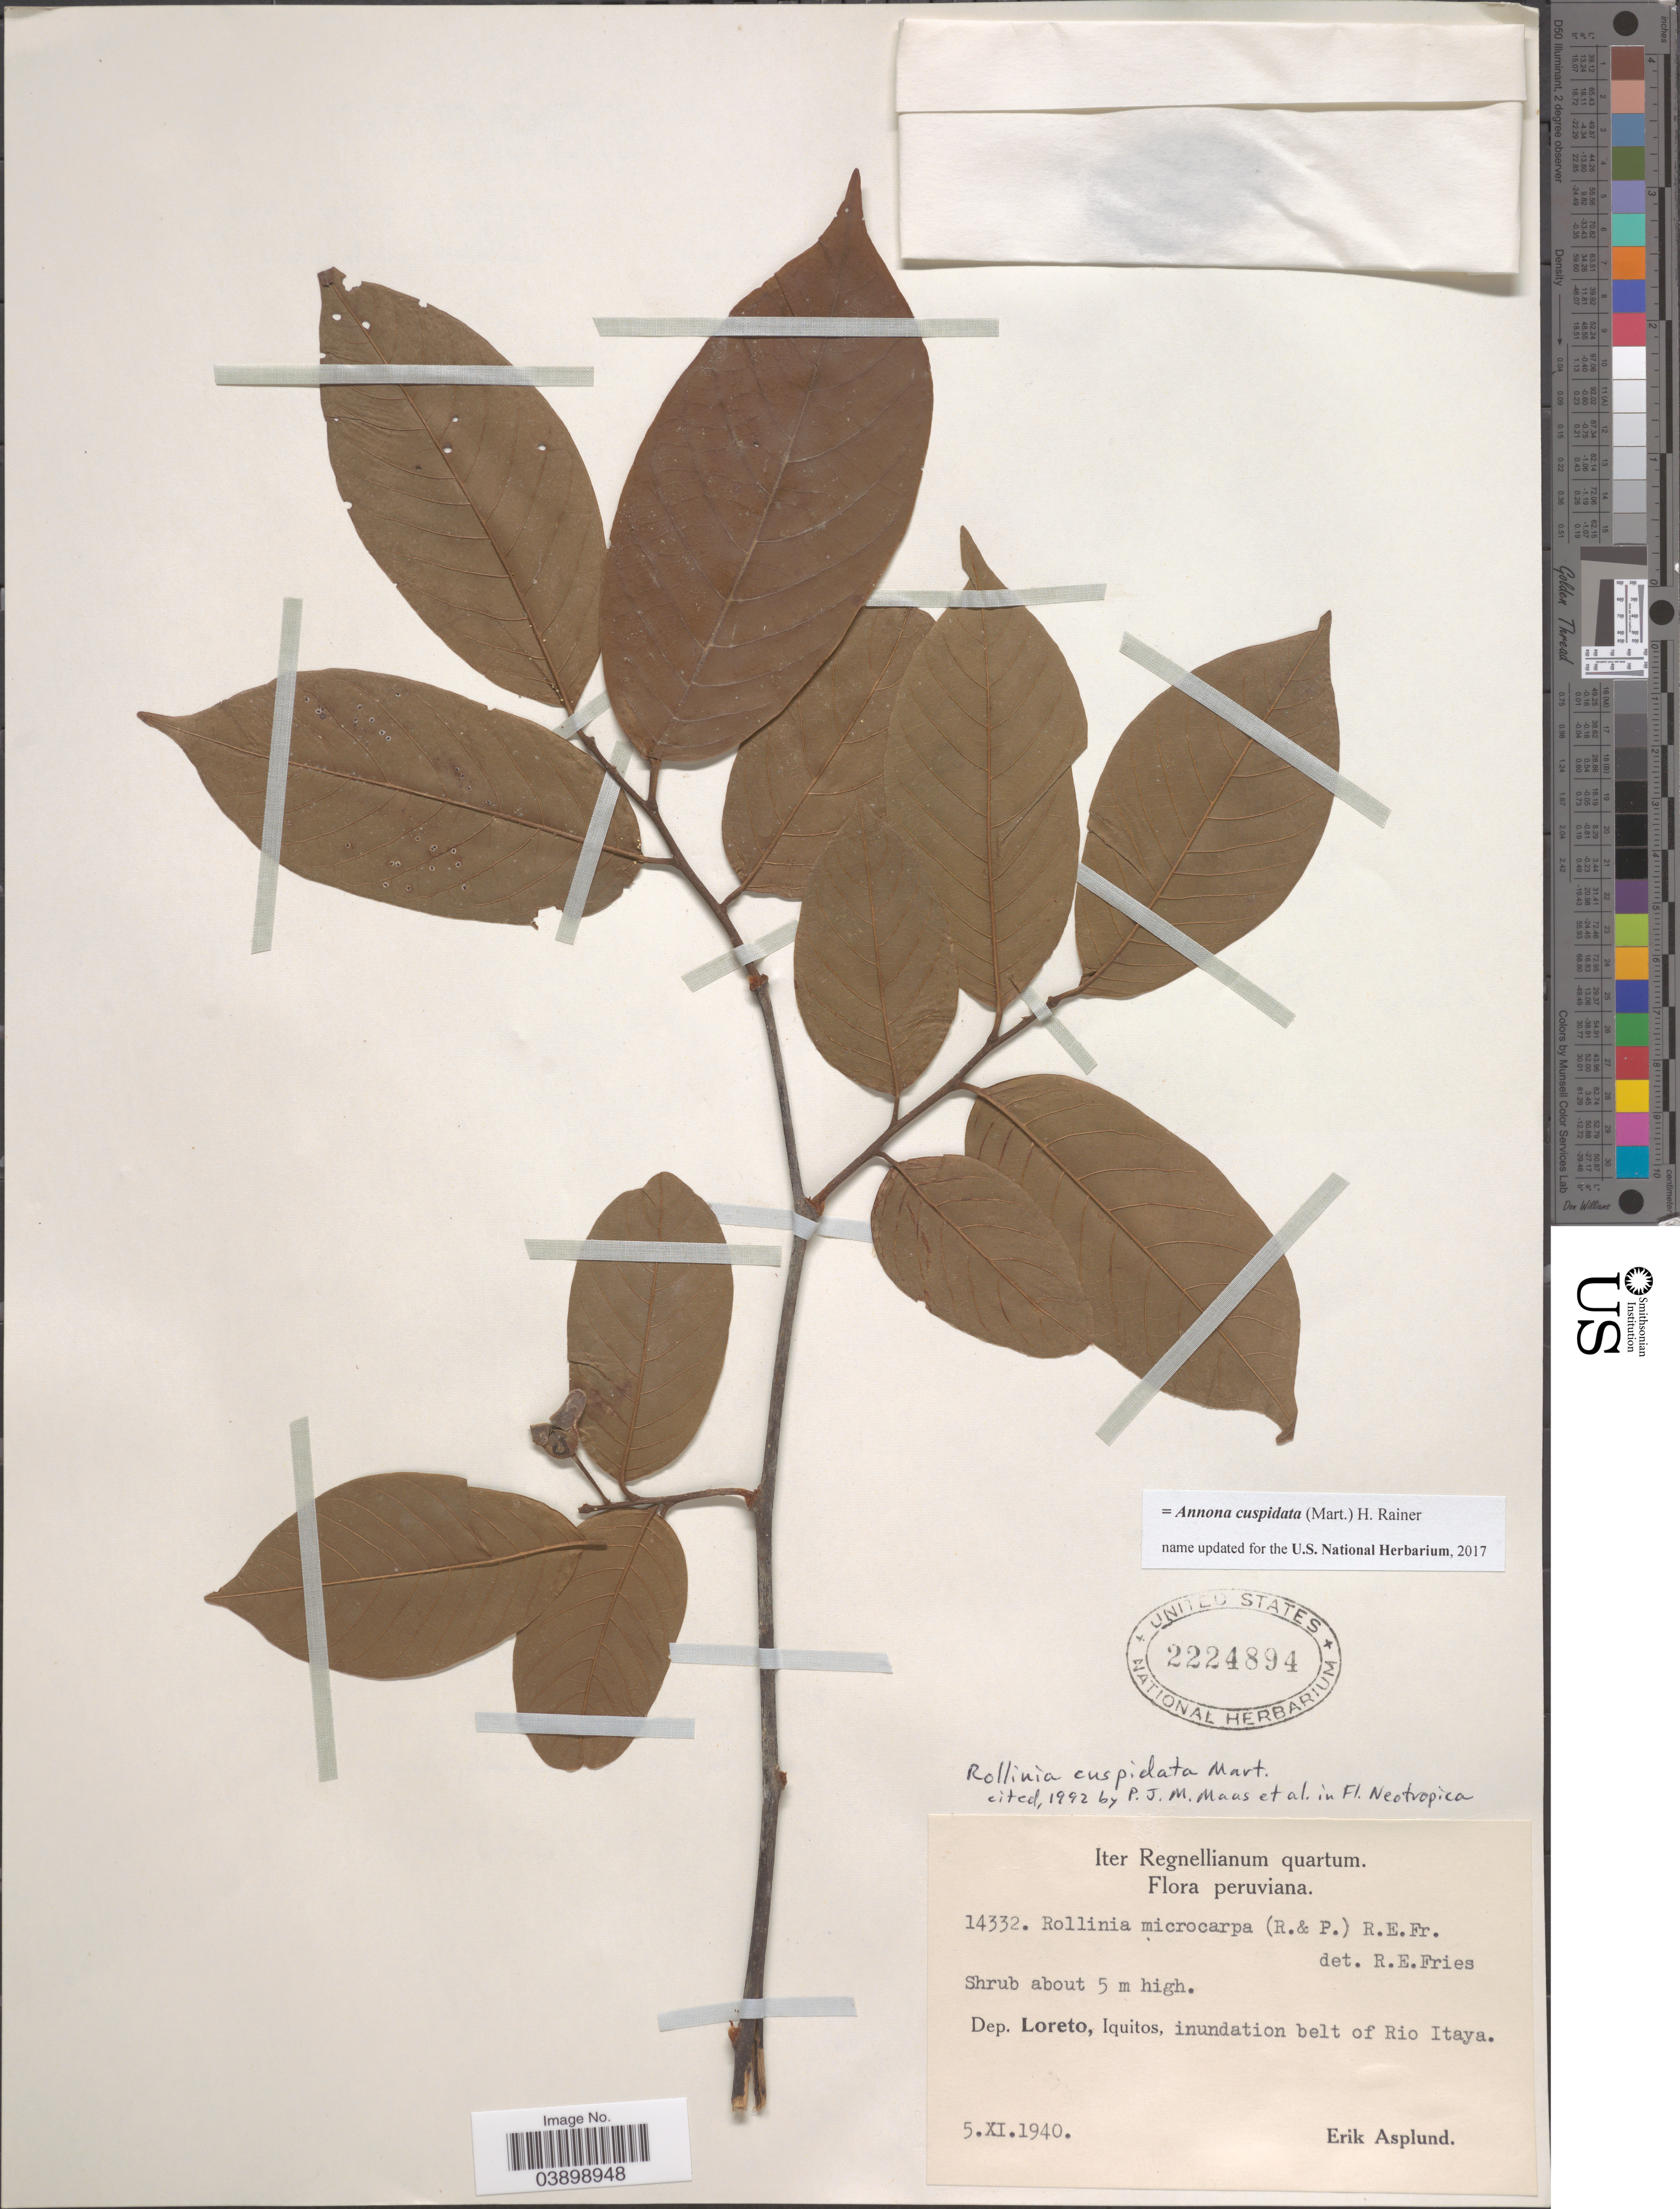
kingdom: Plantae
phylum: Tracheophyta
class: Magnoliopsida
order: Magnoliales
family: Annonaceae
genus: Annona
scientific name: Annona cuspidata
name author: (Mart.) H. Rainer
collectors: E. Asplund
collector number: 14332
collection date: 1940-11-05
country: Peru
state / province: Loreto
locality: Dep. Loreto, Iquitos, inundation belt of Rio Itaya.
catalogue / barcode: US 2224894